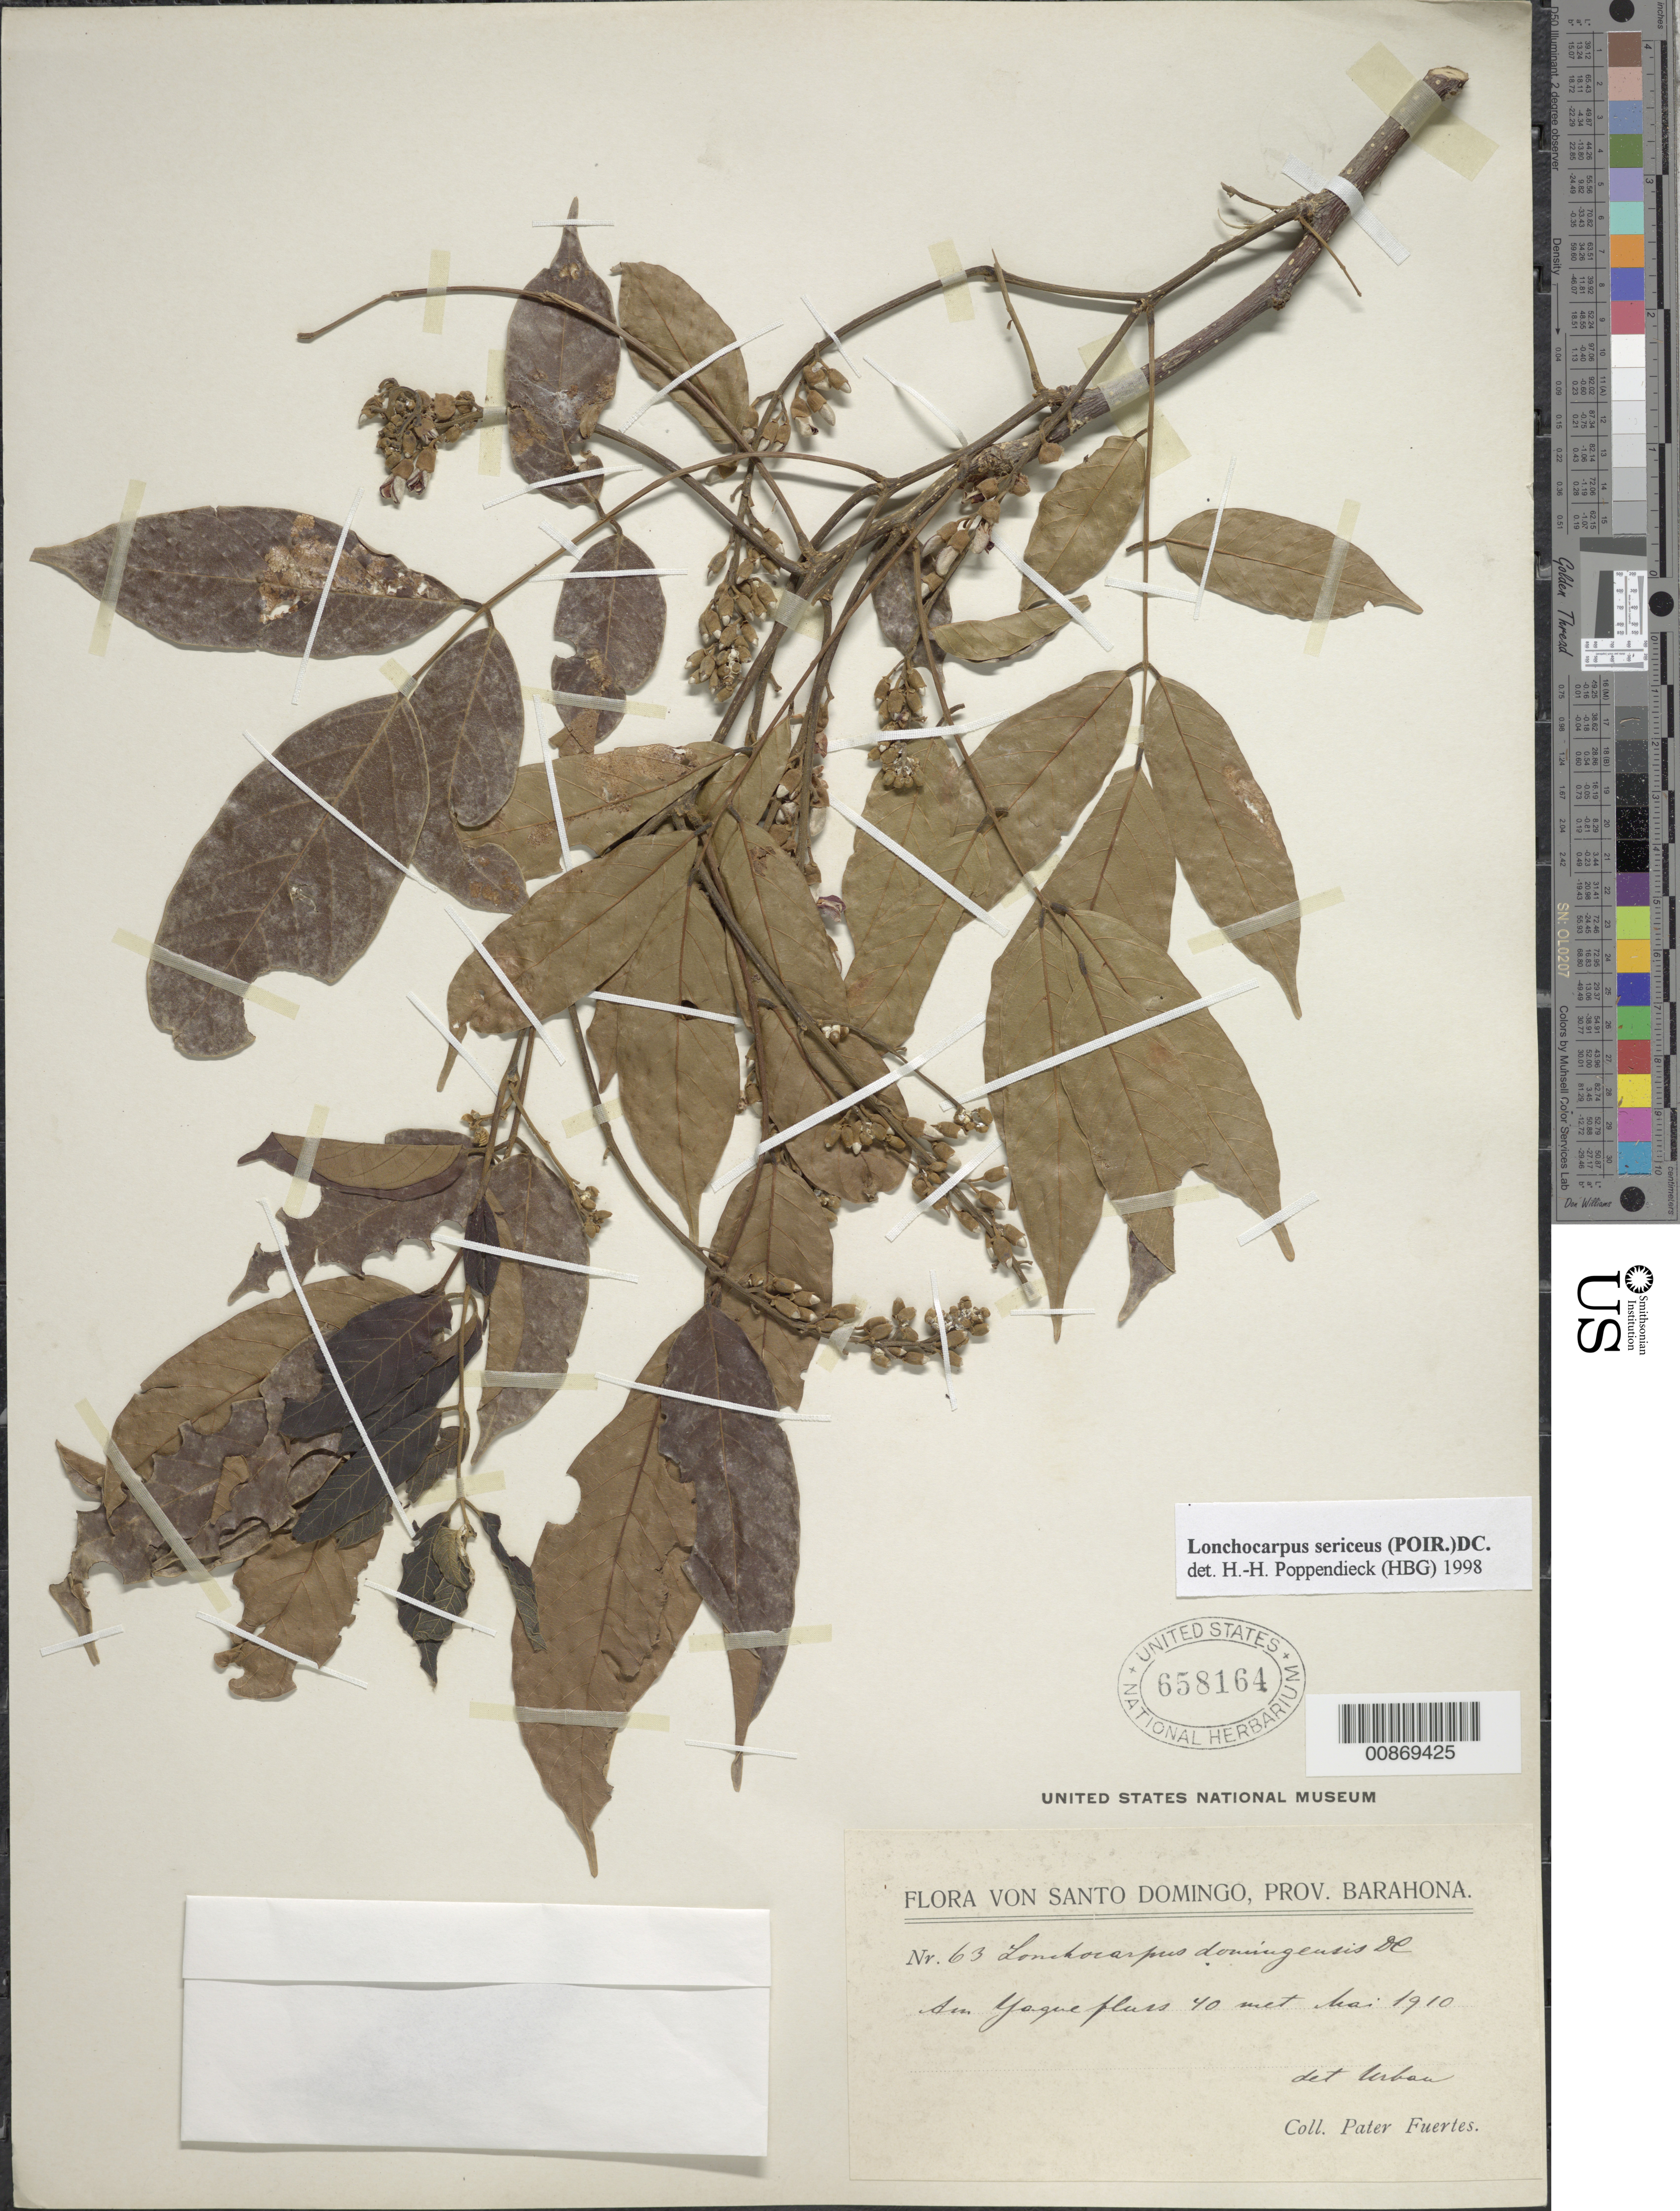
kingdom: Plantae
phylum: Tracheophyta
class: Magnoliopsida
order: Fabales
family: Fabaceae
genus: Lonchocarpus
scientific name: Lonchocarpus sericeus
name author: (Poir.) Kunth ex DC.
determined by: Poppendieck, H.-H., (HBG), Institut fur Allgemeine Botanik und Botanischer Garten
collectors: M. D. Fuertes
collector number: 63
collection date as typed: May 1910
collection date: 1910-05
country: Dominican Republic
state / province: Barahona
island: Hispaniola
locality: Am Yaque fluss.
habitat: Am fluss.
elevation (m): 40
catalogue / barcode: US 658164